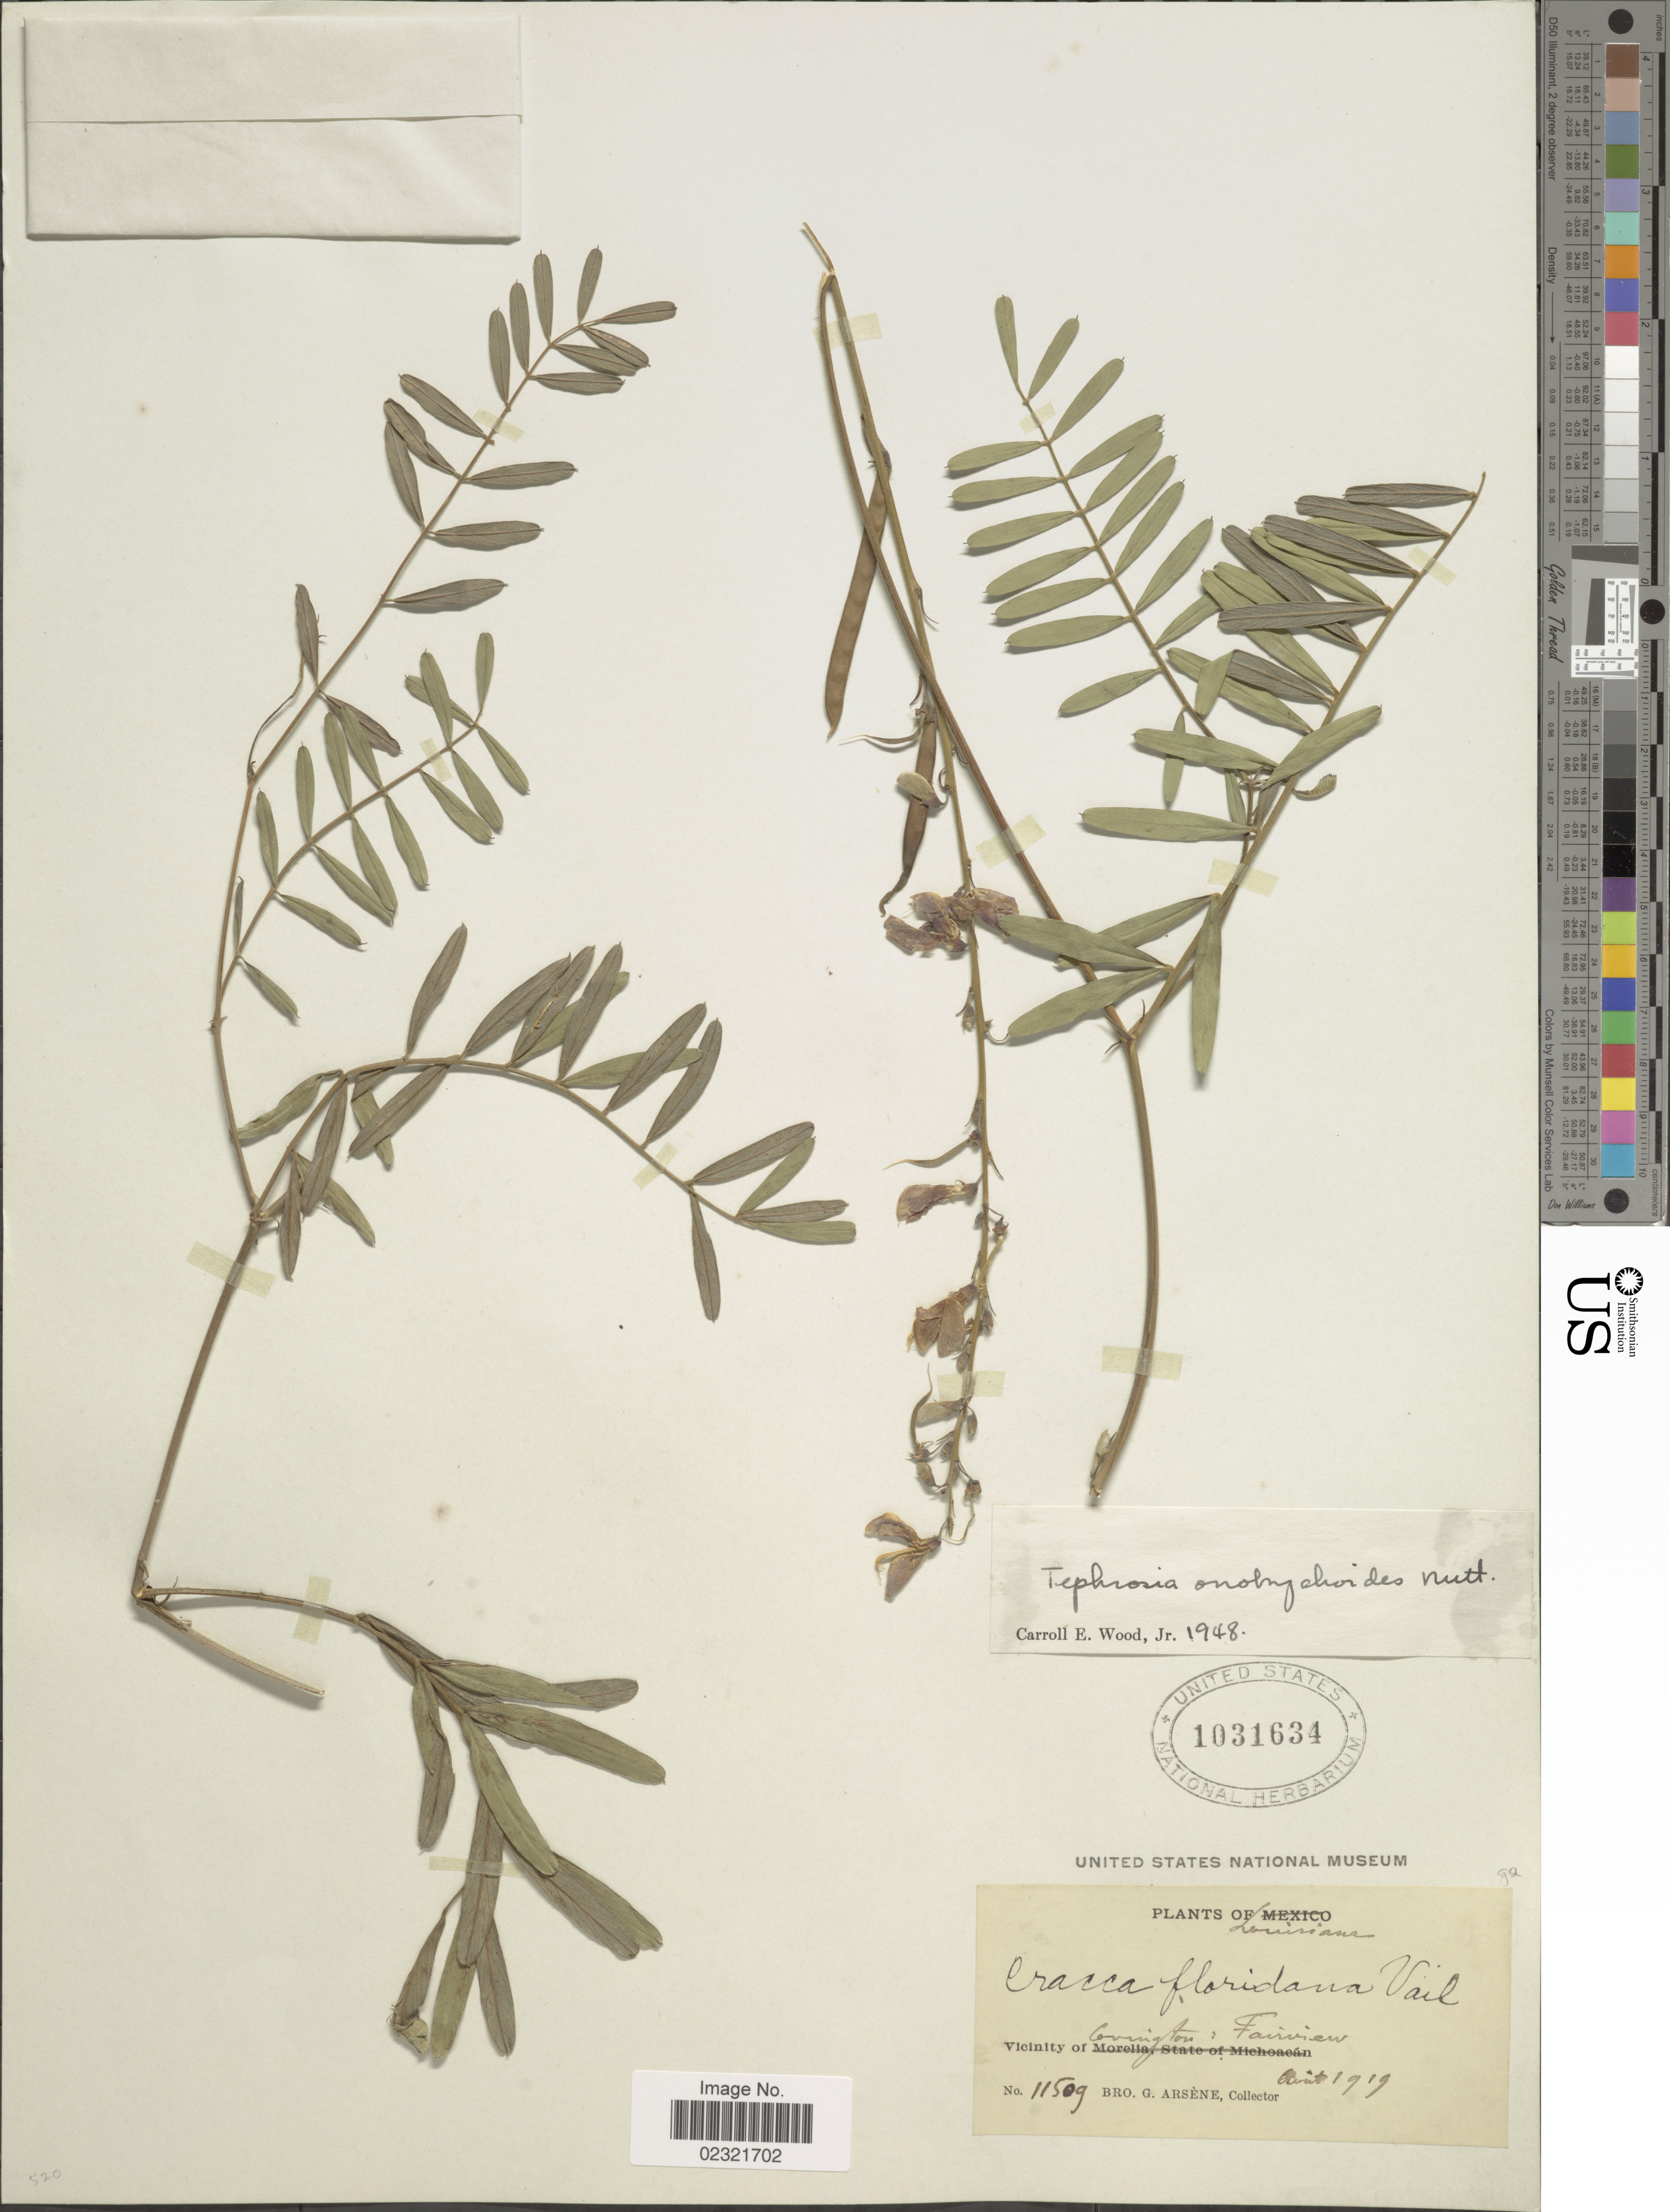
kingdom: Plantae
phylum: Tracheophyta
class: Magnoliopsida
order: Fabales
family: Fabaceae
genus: Tephrosia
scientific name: Tephrosia onobrychoides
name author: Nutt.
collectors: Bro. G. Arsène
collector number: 11509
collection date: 1919-08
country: United States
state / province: Louisiana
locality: Vicinity of Covington: Fairview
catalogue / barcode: US 1031634